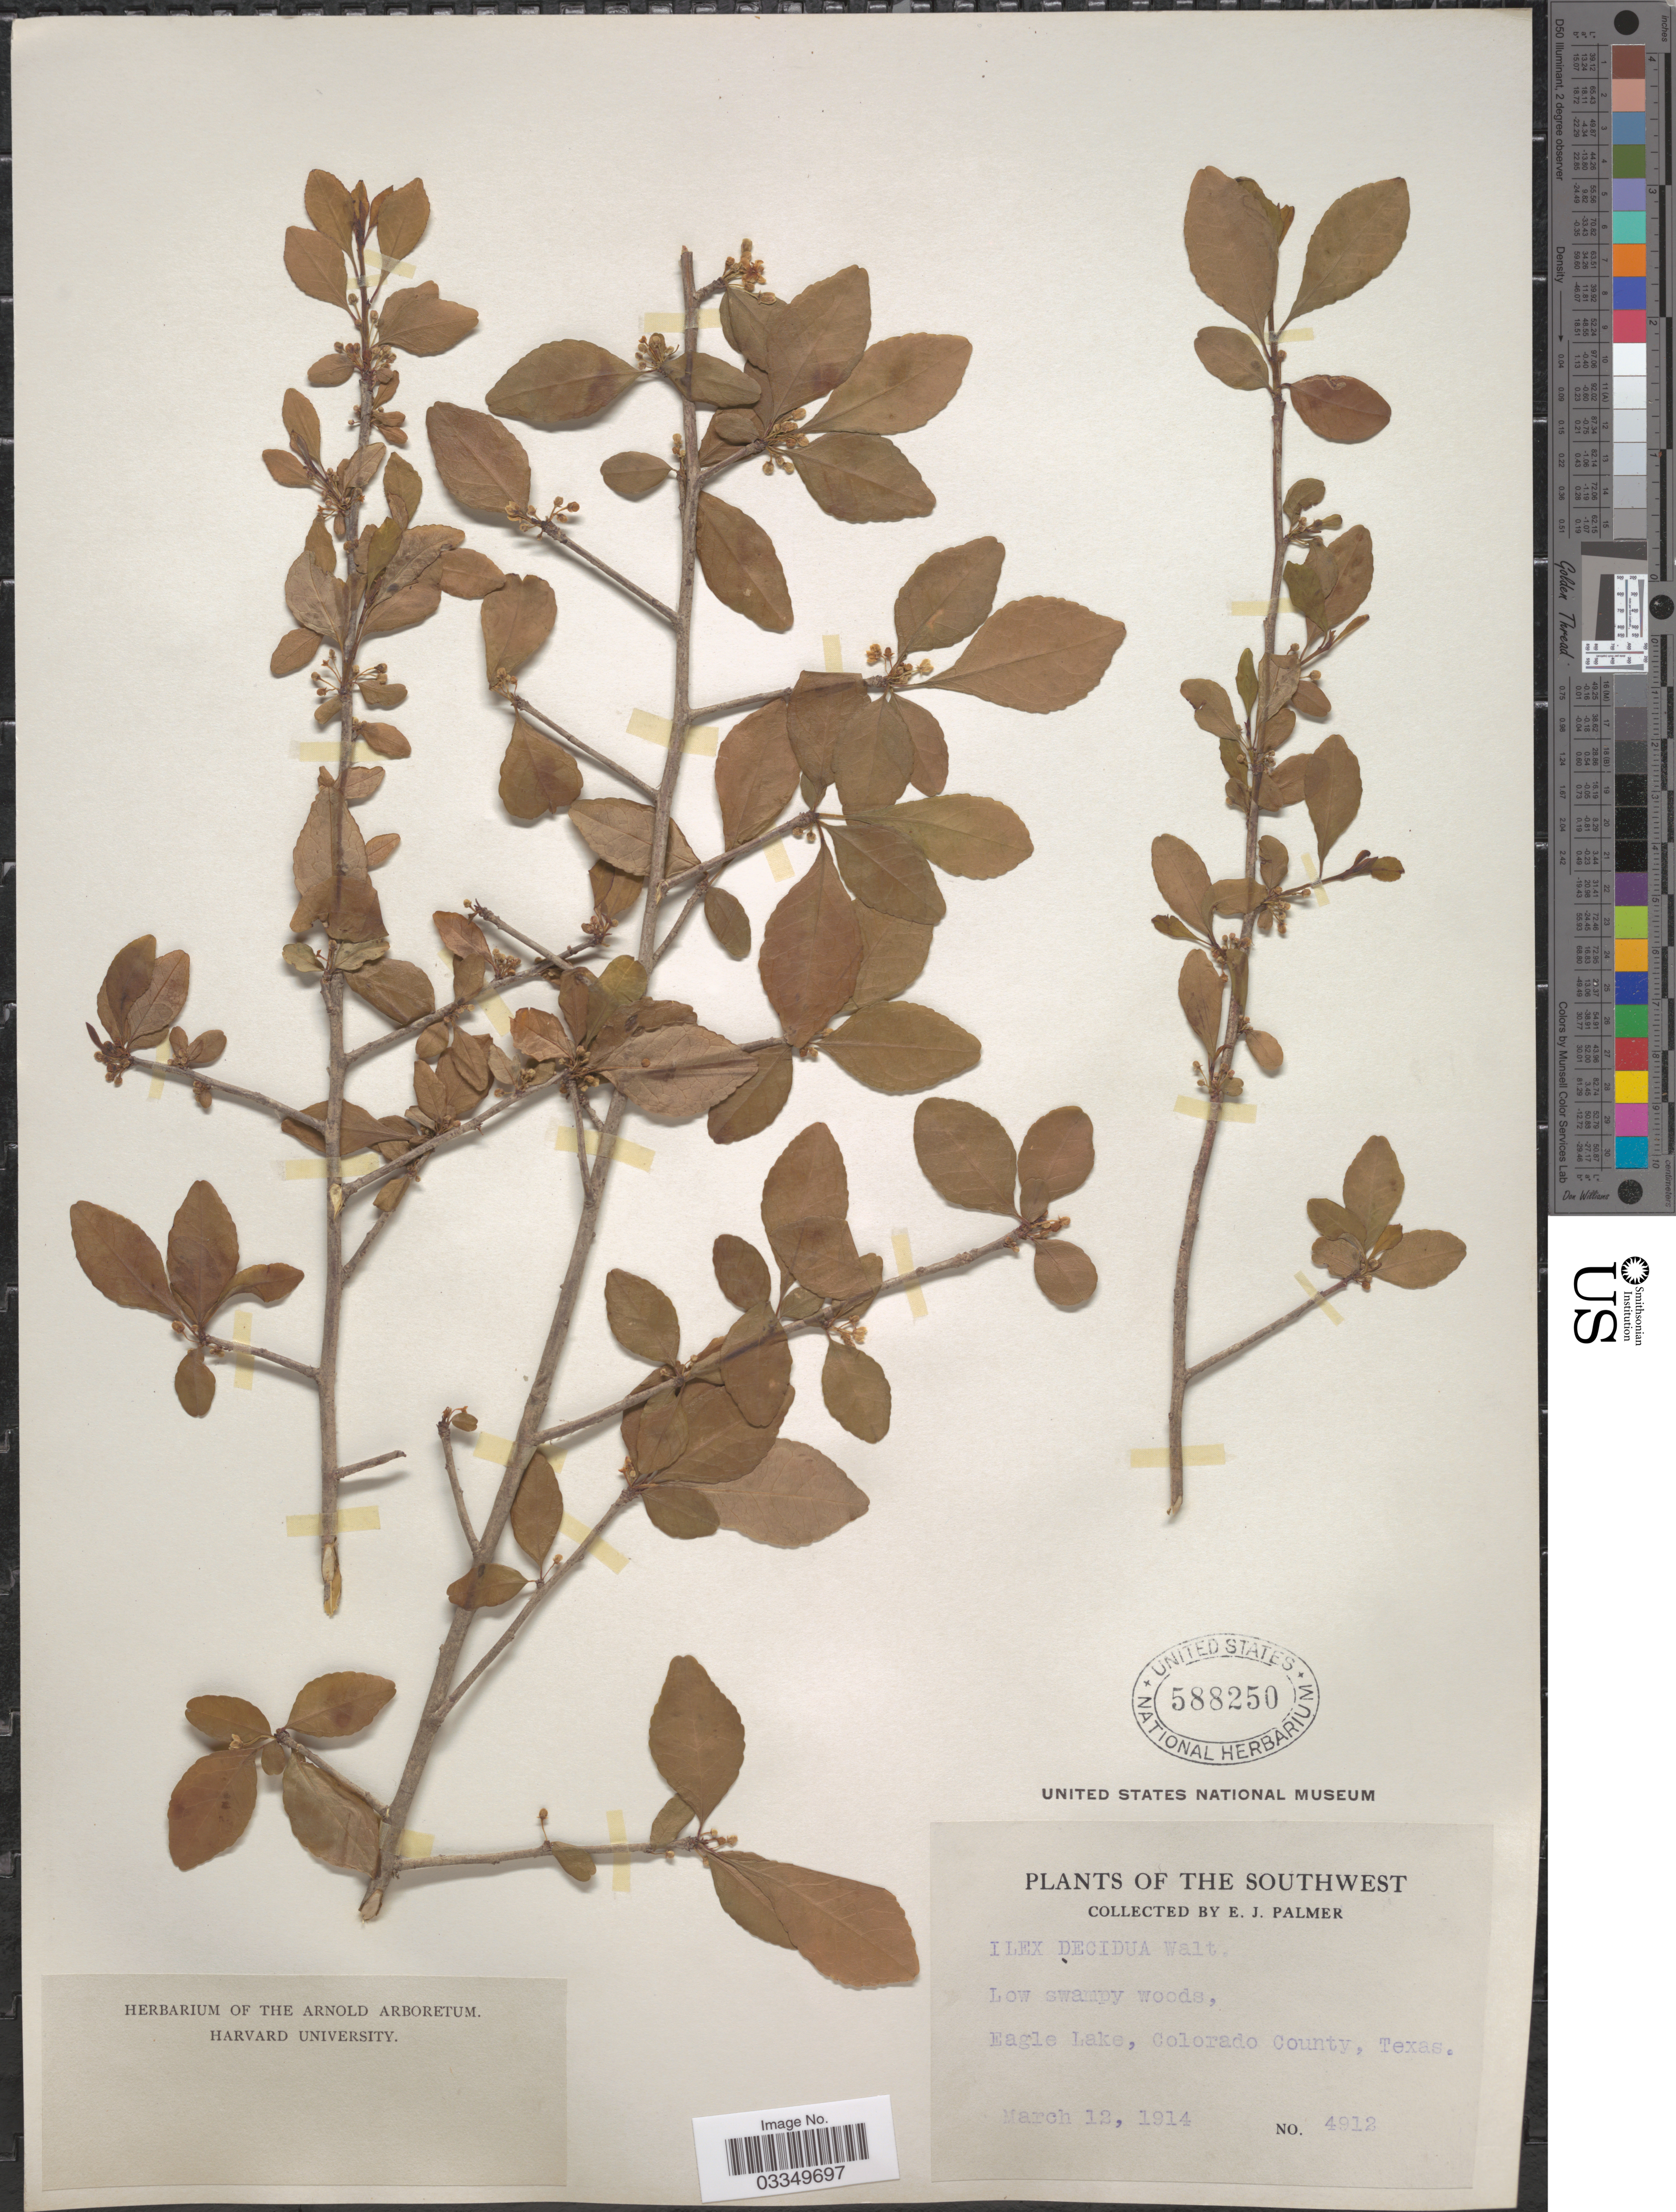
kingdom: Plantae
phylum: Tracheophyta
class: Magnoliopsida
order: Aquifoliales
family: Aquifoliaceae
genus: Ilex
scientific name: Ilex decidua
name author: Walter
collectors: E. J. Palmer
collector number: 4912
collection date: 1914-03-12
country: United States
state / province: Texas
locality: The Southwest. Eagle Lake, Colorado County.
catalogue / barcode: US 588250